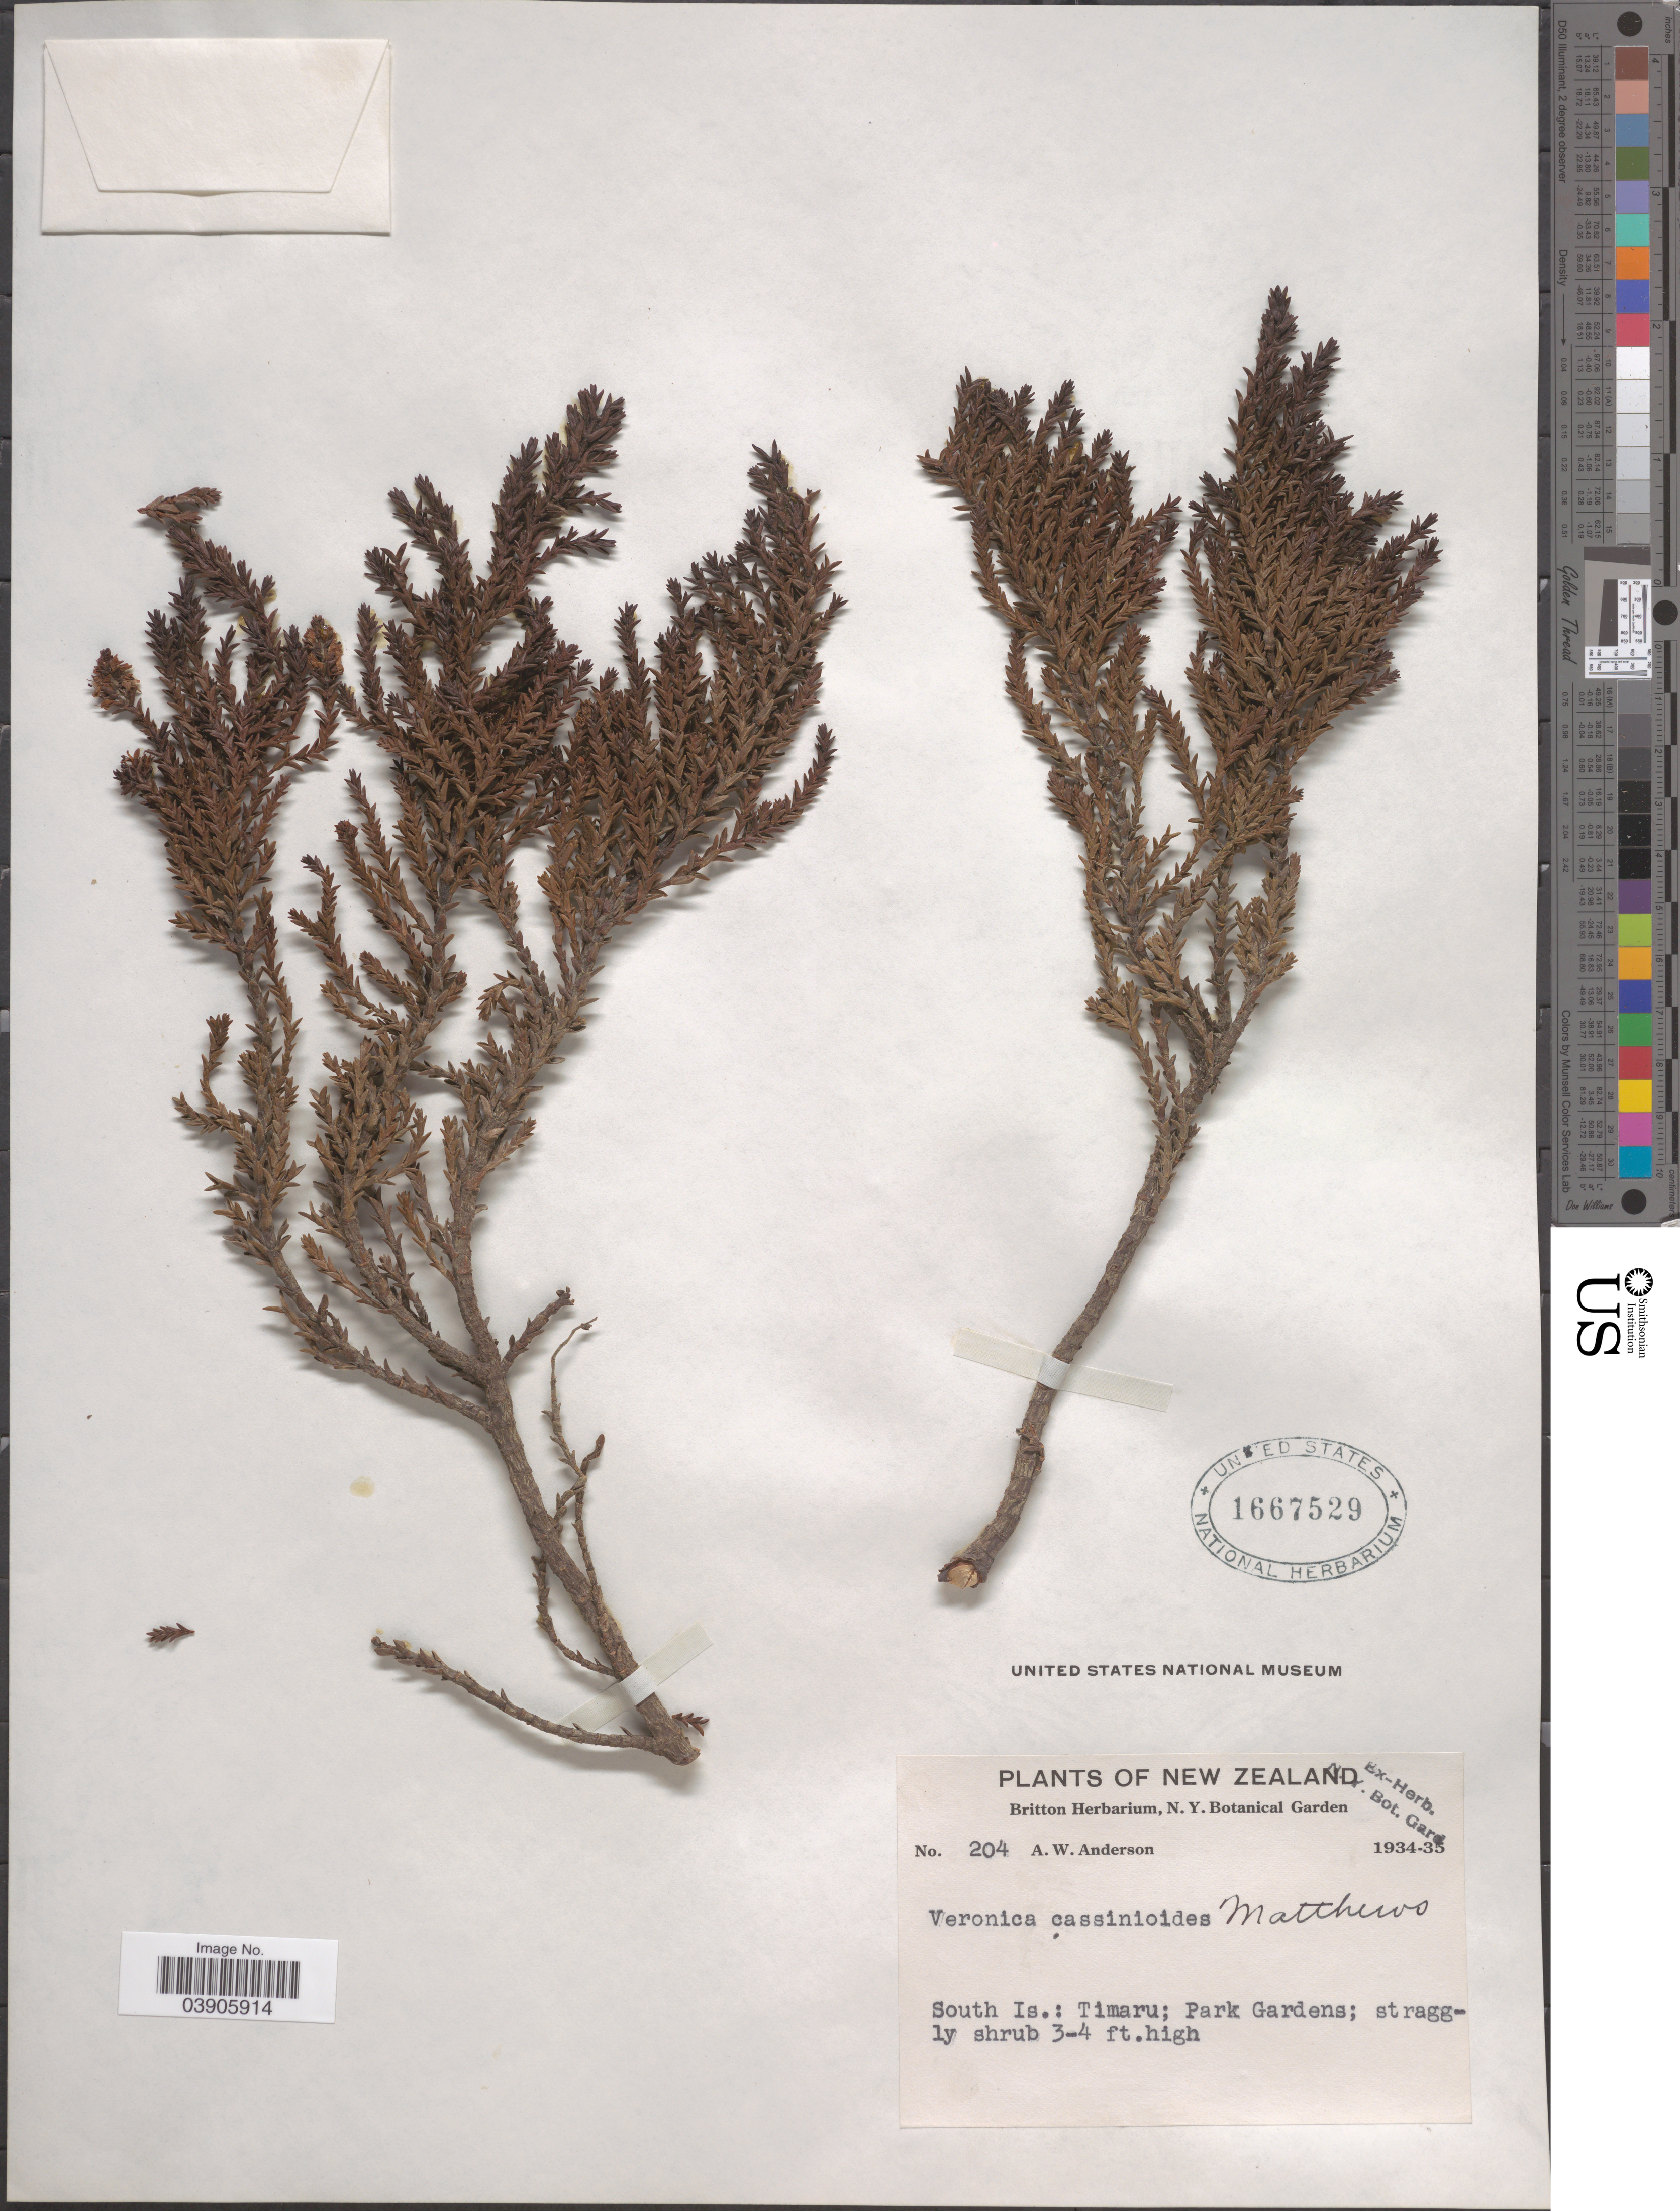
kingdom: Plantae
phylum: Tracheophyta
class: Magnoliopsida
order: Lamiales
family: Plantaginaceae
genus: Hebe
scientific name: Hebe cassinioides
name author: (Matthews ex Petrie) Cockayne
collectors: A. W. Anderson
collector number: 204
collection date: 1934/1935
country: New Zealand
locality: South Is.: Timaru; Park Gardens.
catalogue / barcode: US 1667529